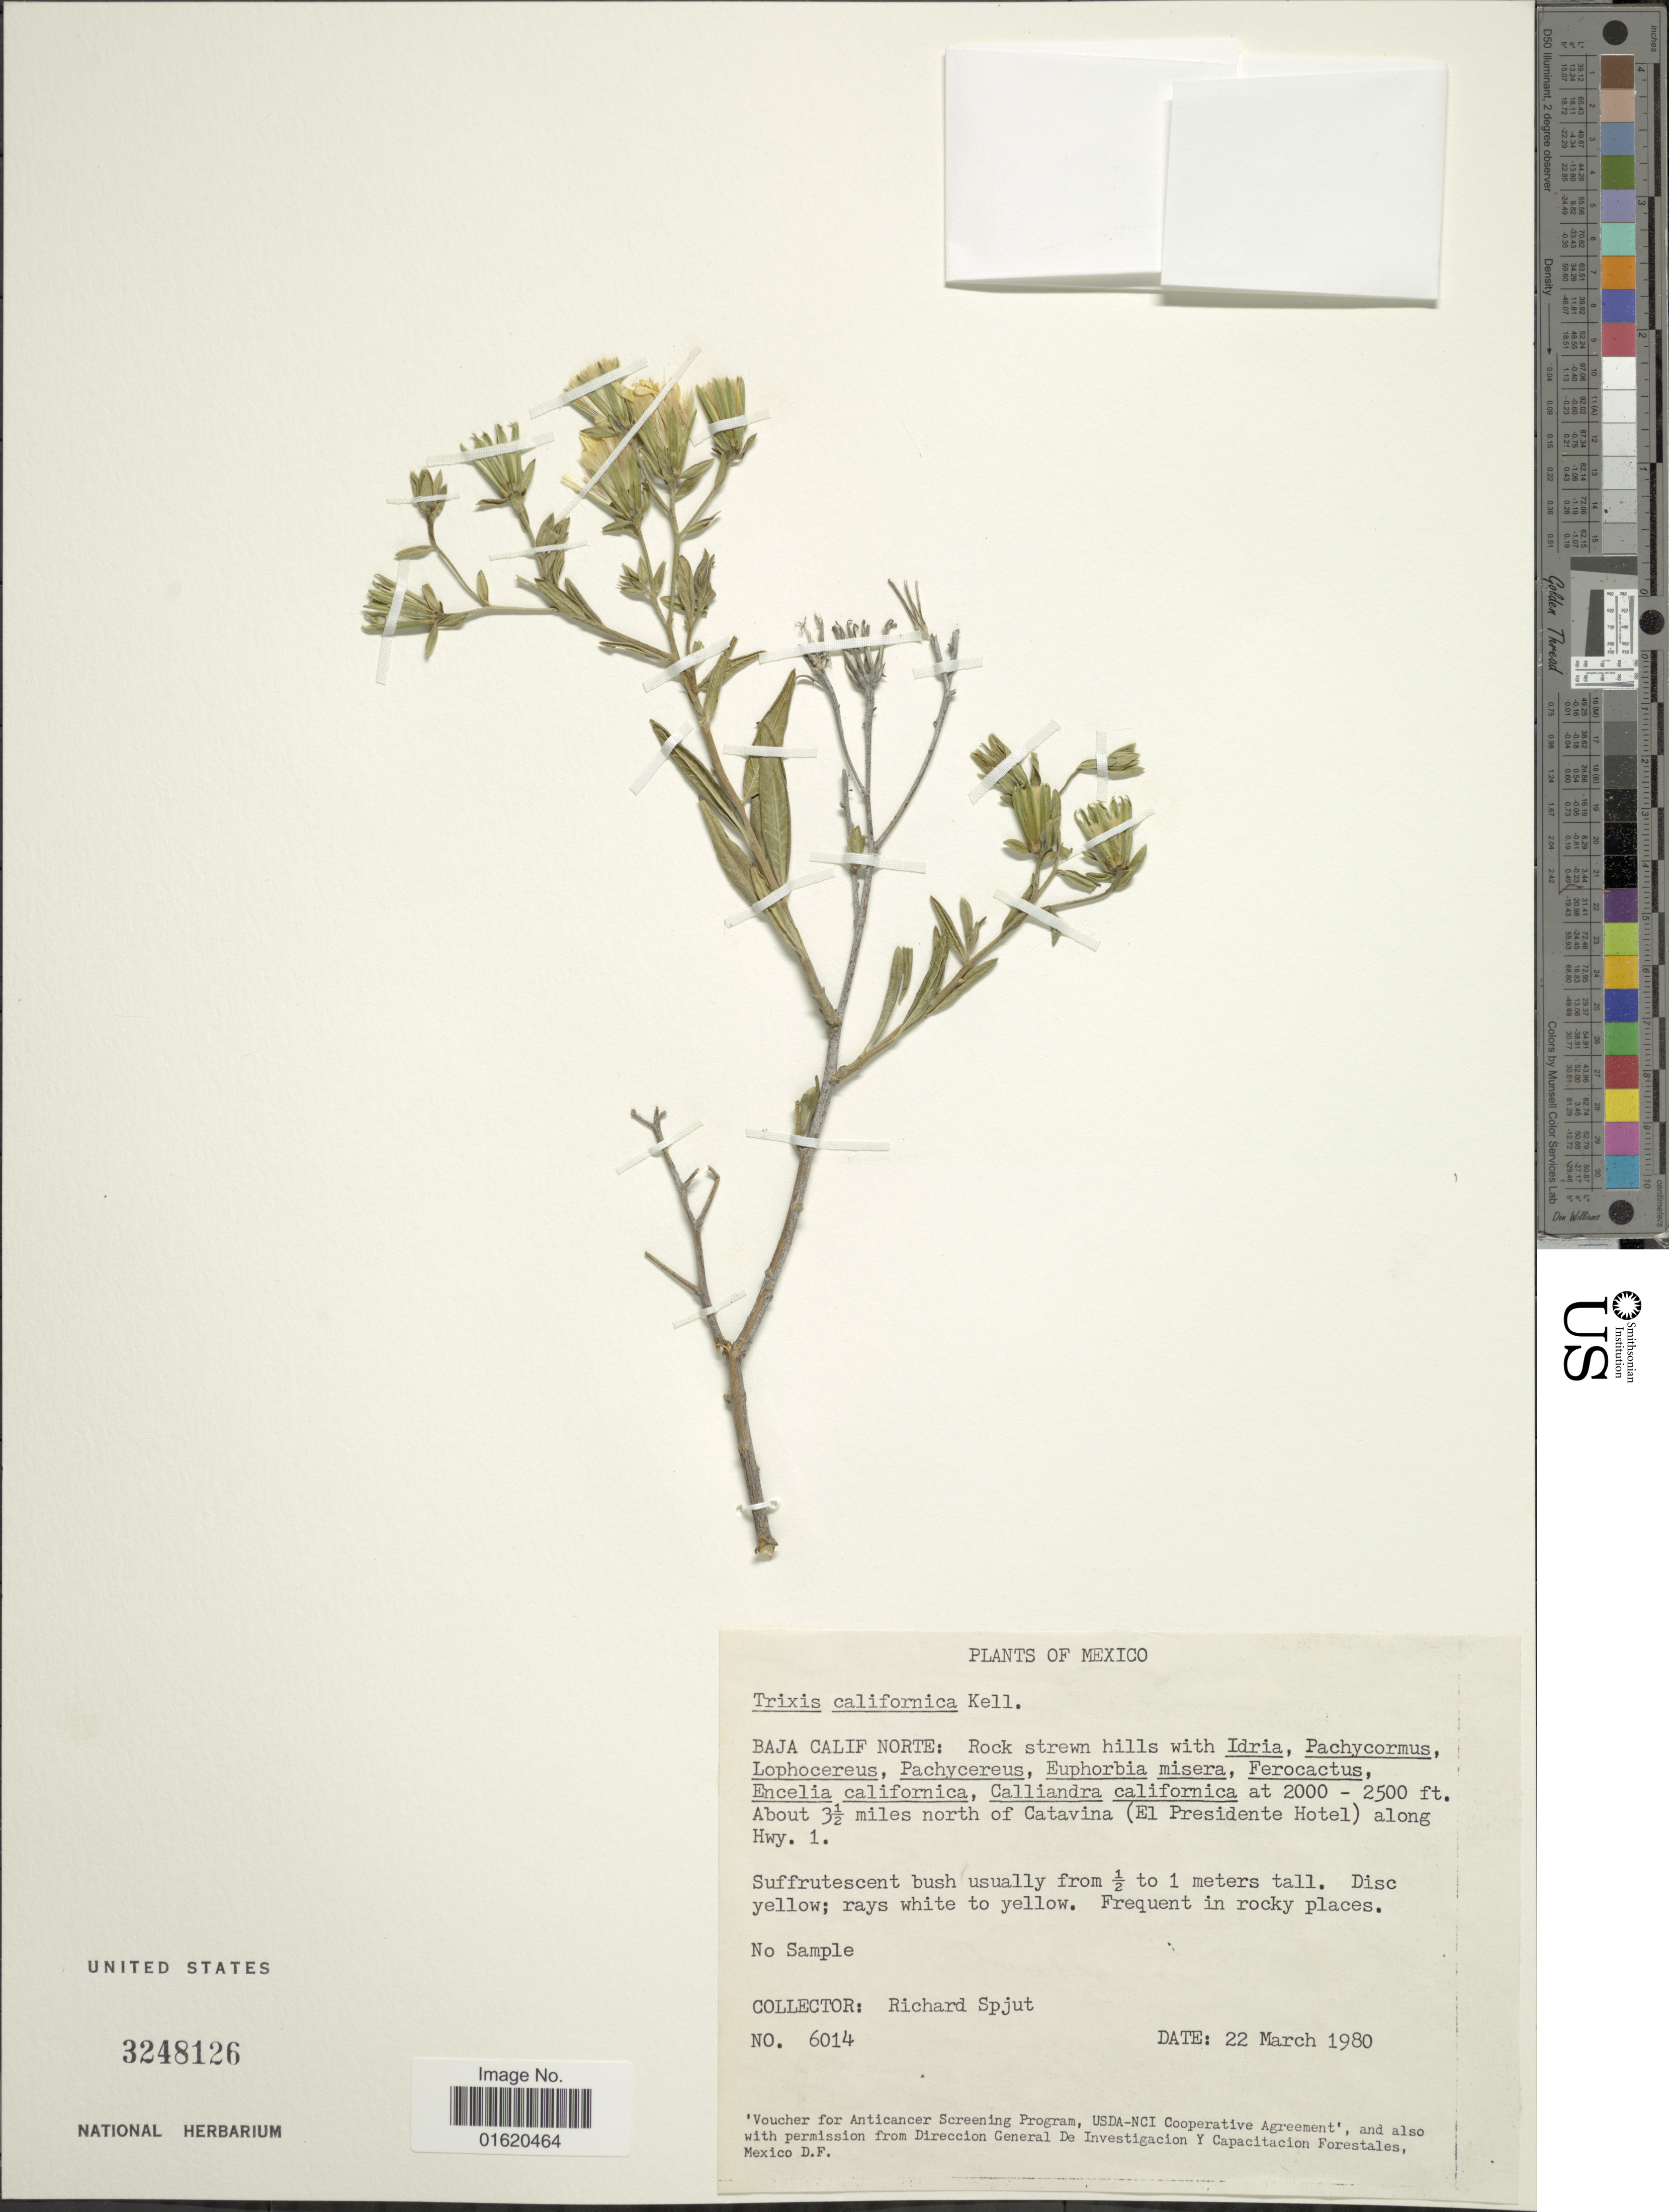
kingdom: Plantae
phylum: Tracheophyta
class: Magnoliopsida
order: Asterales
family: Asteraceae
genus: Trixis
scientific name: Trixis californica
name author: Kellogg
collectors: R. Spjut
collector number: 6014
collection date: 1980-03-22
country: Mexico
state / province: Baja California Norte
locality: Rock strewn hills, about 3 1/2 miles north of Catavine (El Presidente Hotel) along Hwy. 1.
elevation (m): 610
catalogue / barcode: US 3248126